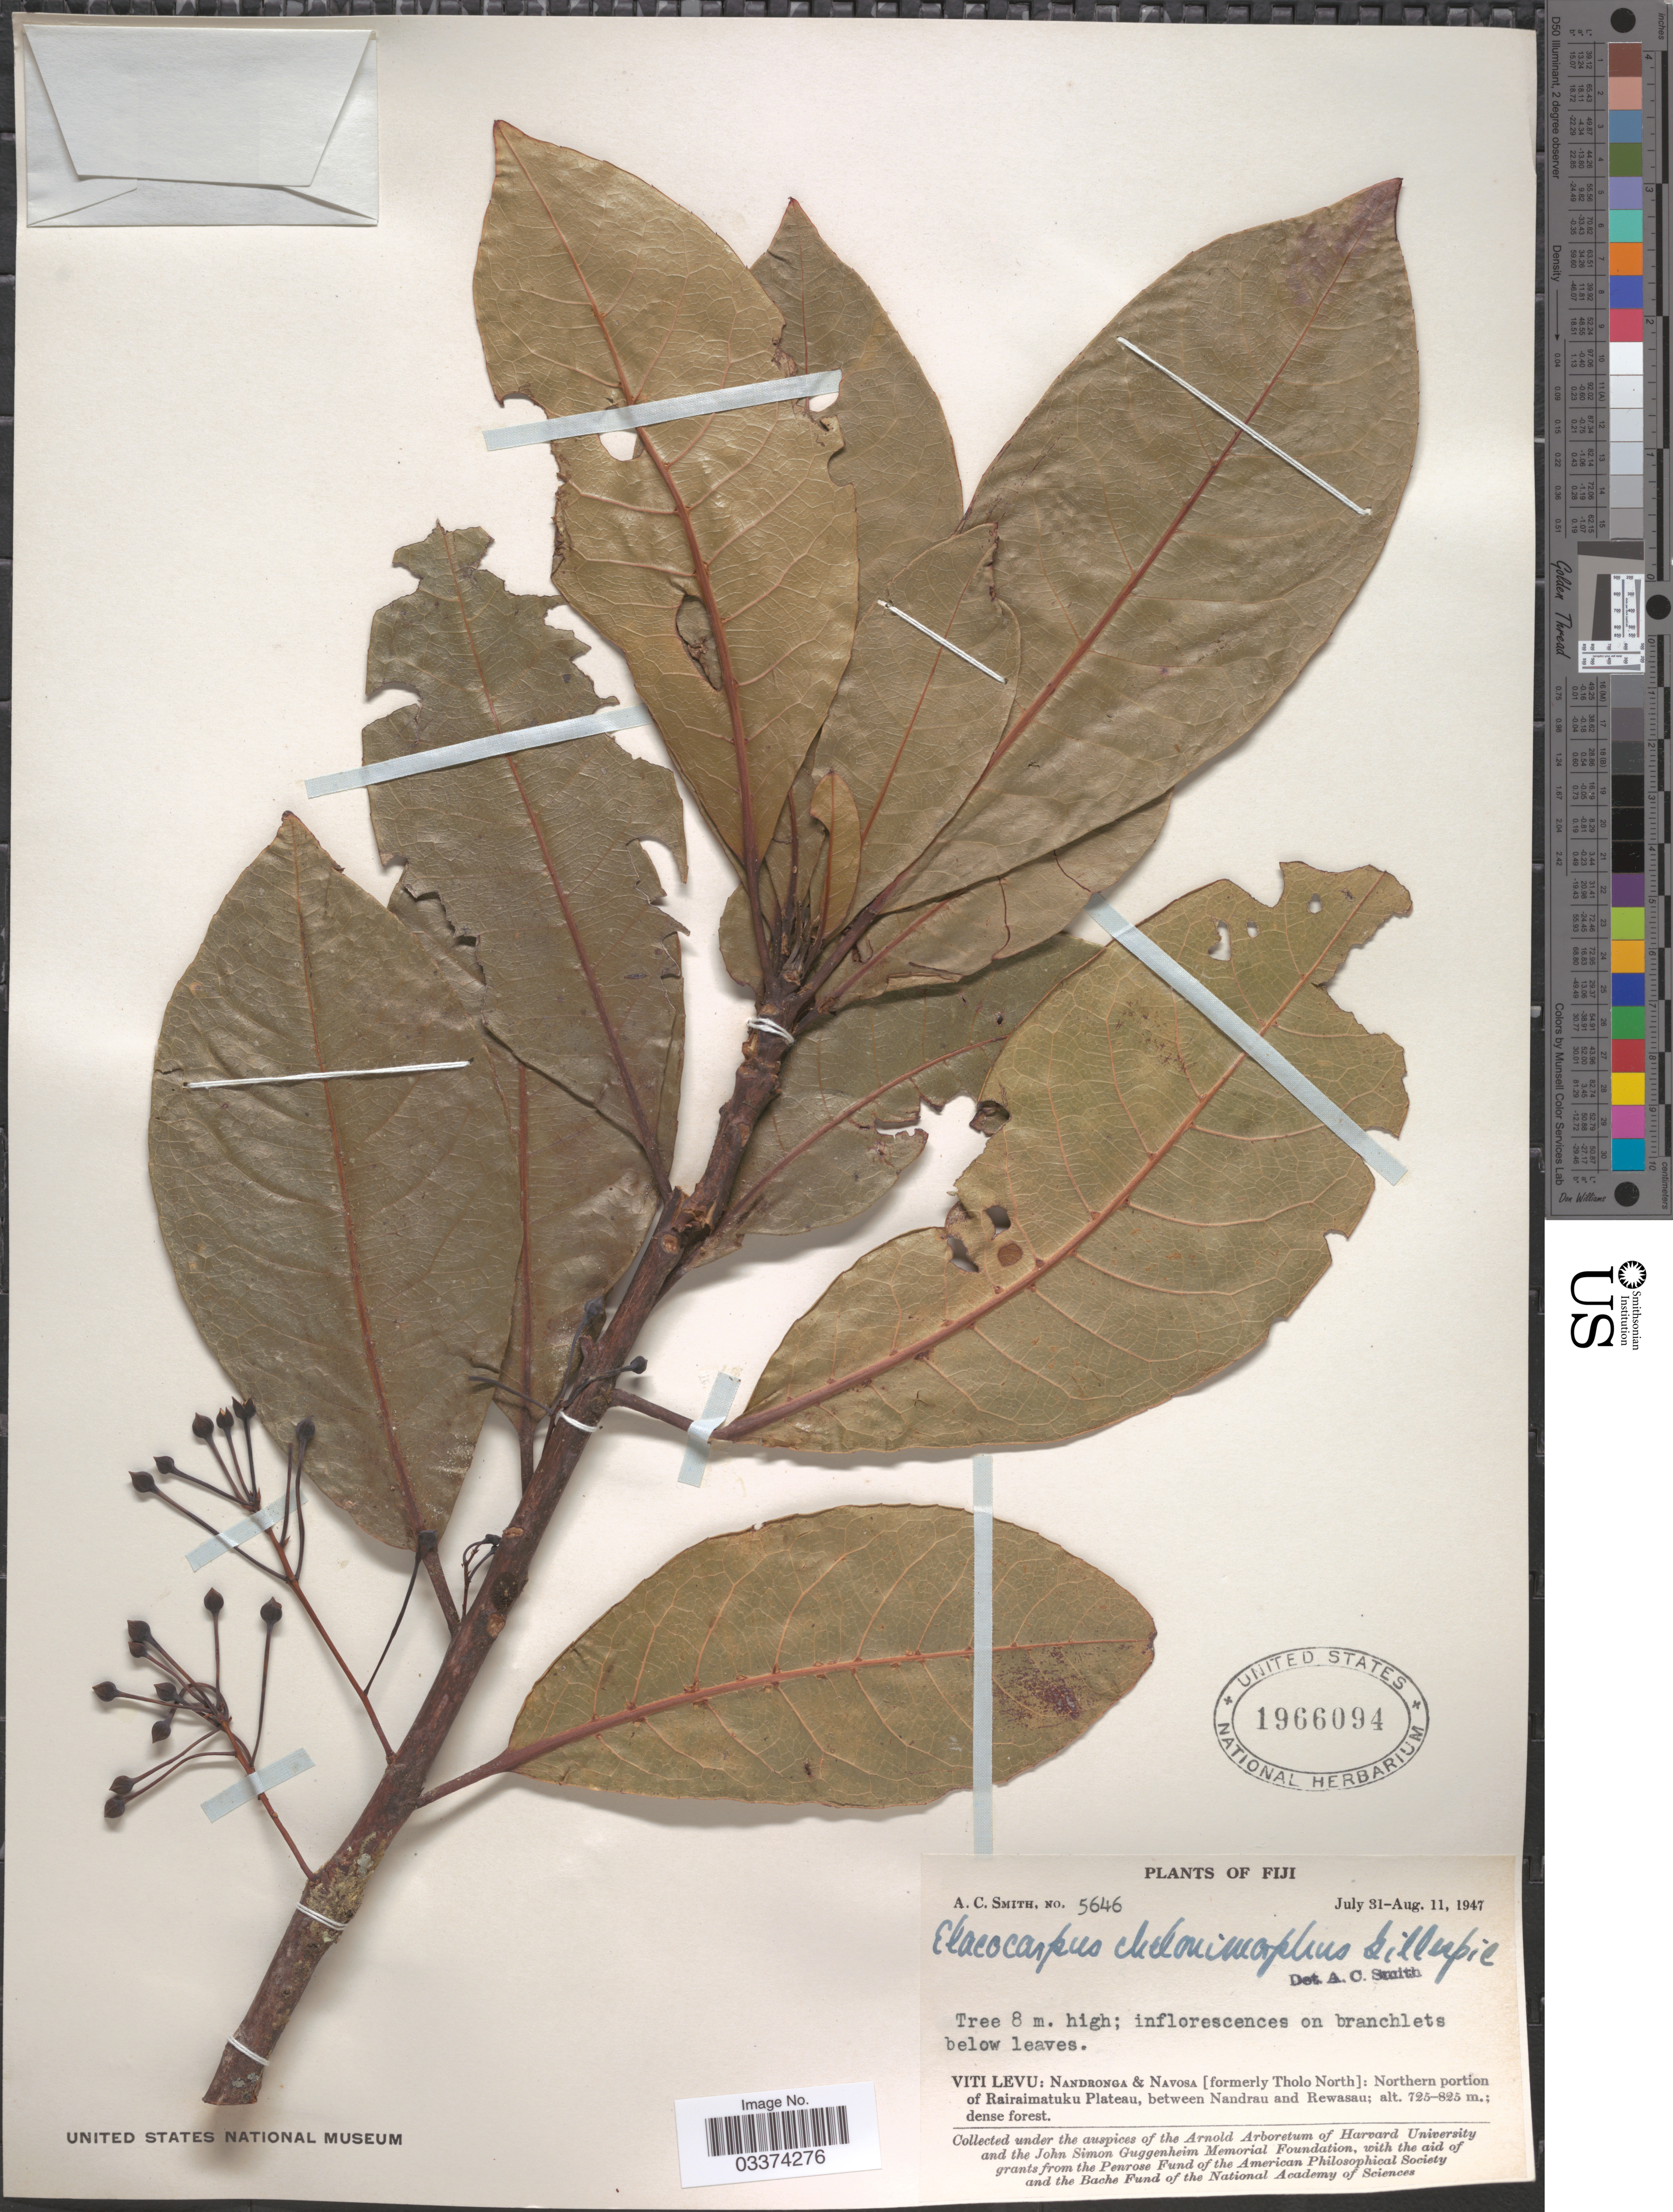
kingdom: Plantae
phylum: Tracheophyta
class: Magnoliopsida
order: Oxalidales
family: Elaeocarpaceae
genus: Elaeocarpus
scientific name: Elaeocarpus chelonimorphus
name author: Gillespie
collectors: A. C. Smith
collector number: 5646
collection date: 1947-07-31/1947-08-11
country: Fiji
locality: Viti Levu: Nandronga & Navosa [formerly Tholo North]: Northern portion of Rairaimatuku Plateau, between Nandrau and Rewasau.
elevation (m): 725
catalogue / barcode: US 1966094